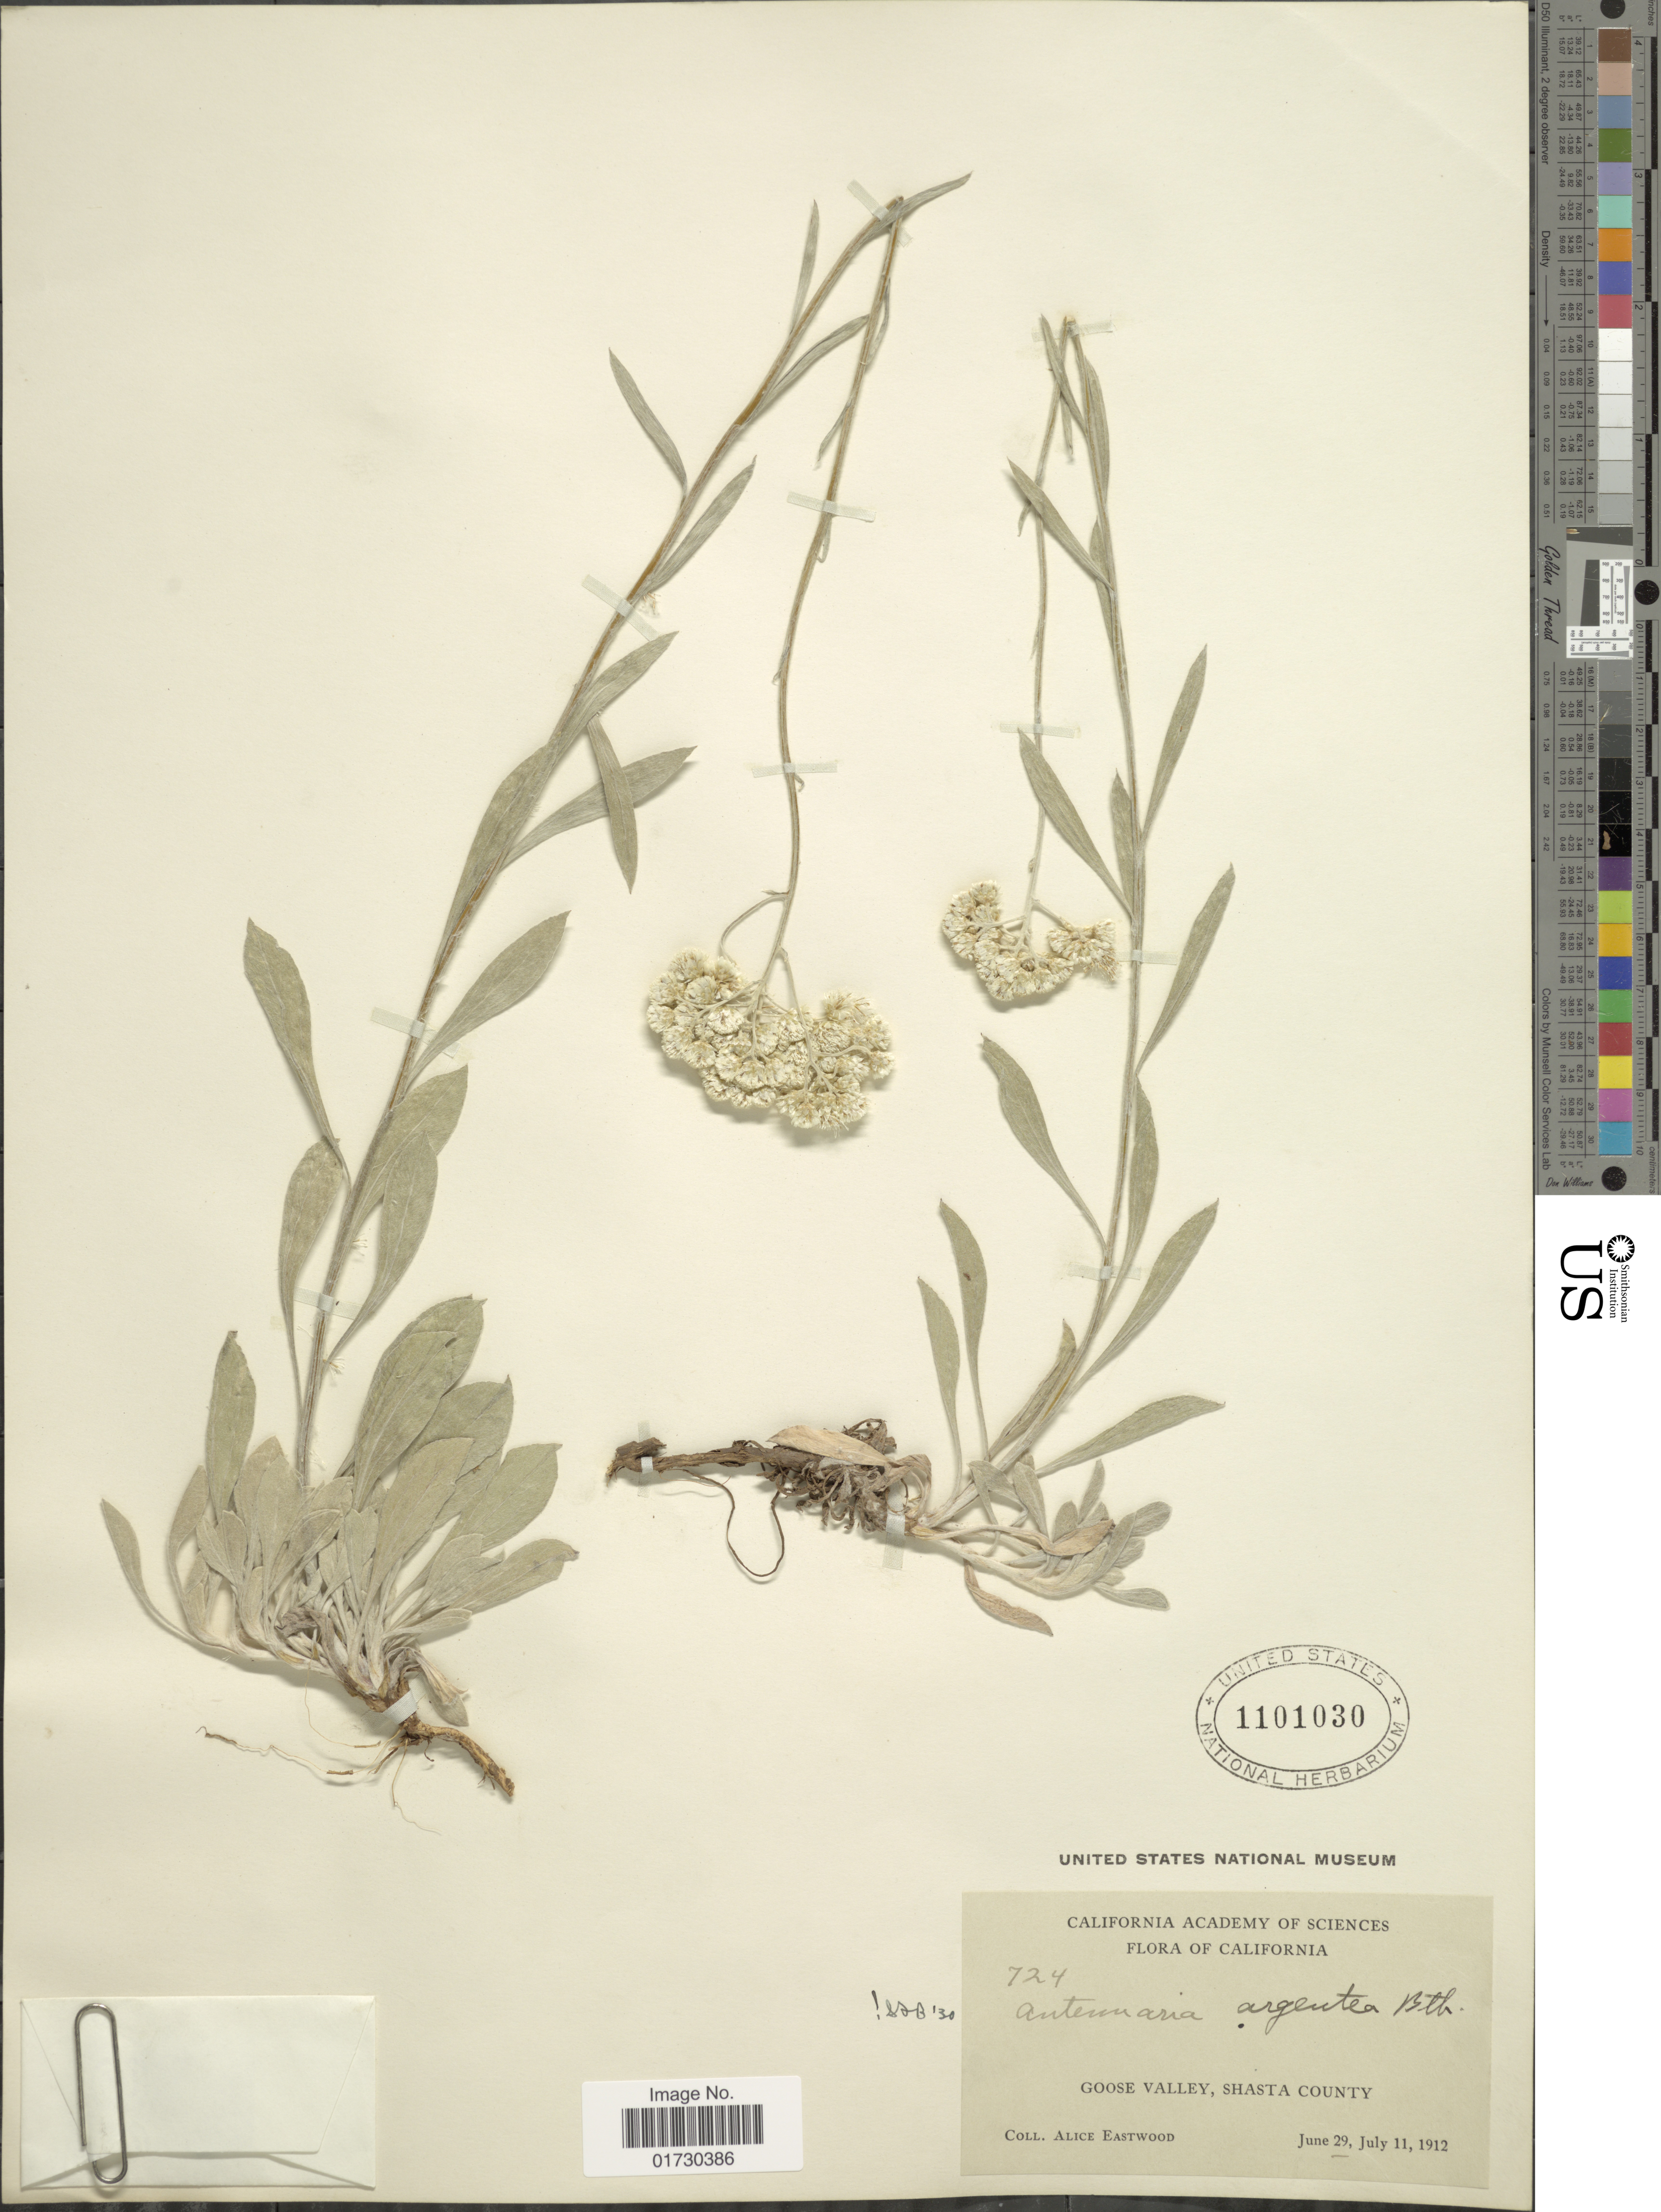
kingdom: Plantae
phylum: Tracheophyta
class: Magnoliopsida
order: Asterales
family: Asteraceae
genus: Antennaria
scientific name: Antennaria argentea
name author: Benth.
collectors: A. Eastwood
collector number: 724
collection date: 1912-06-29/1912-07-11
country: United States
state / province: California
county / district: Shasta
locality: Goose Valley, Shasta County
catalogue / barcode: US 1101030